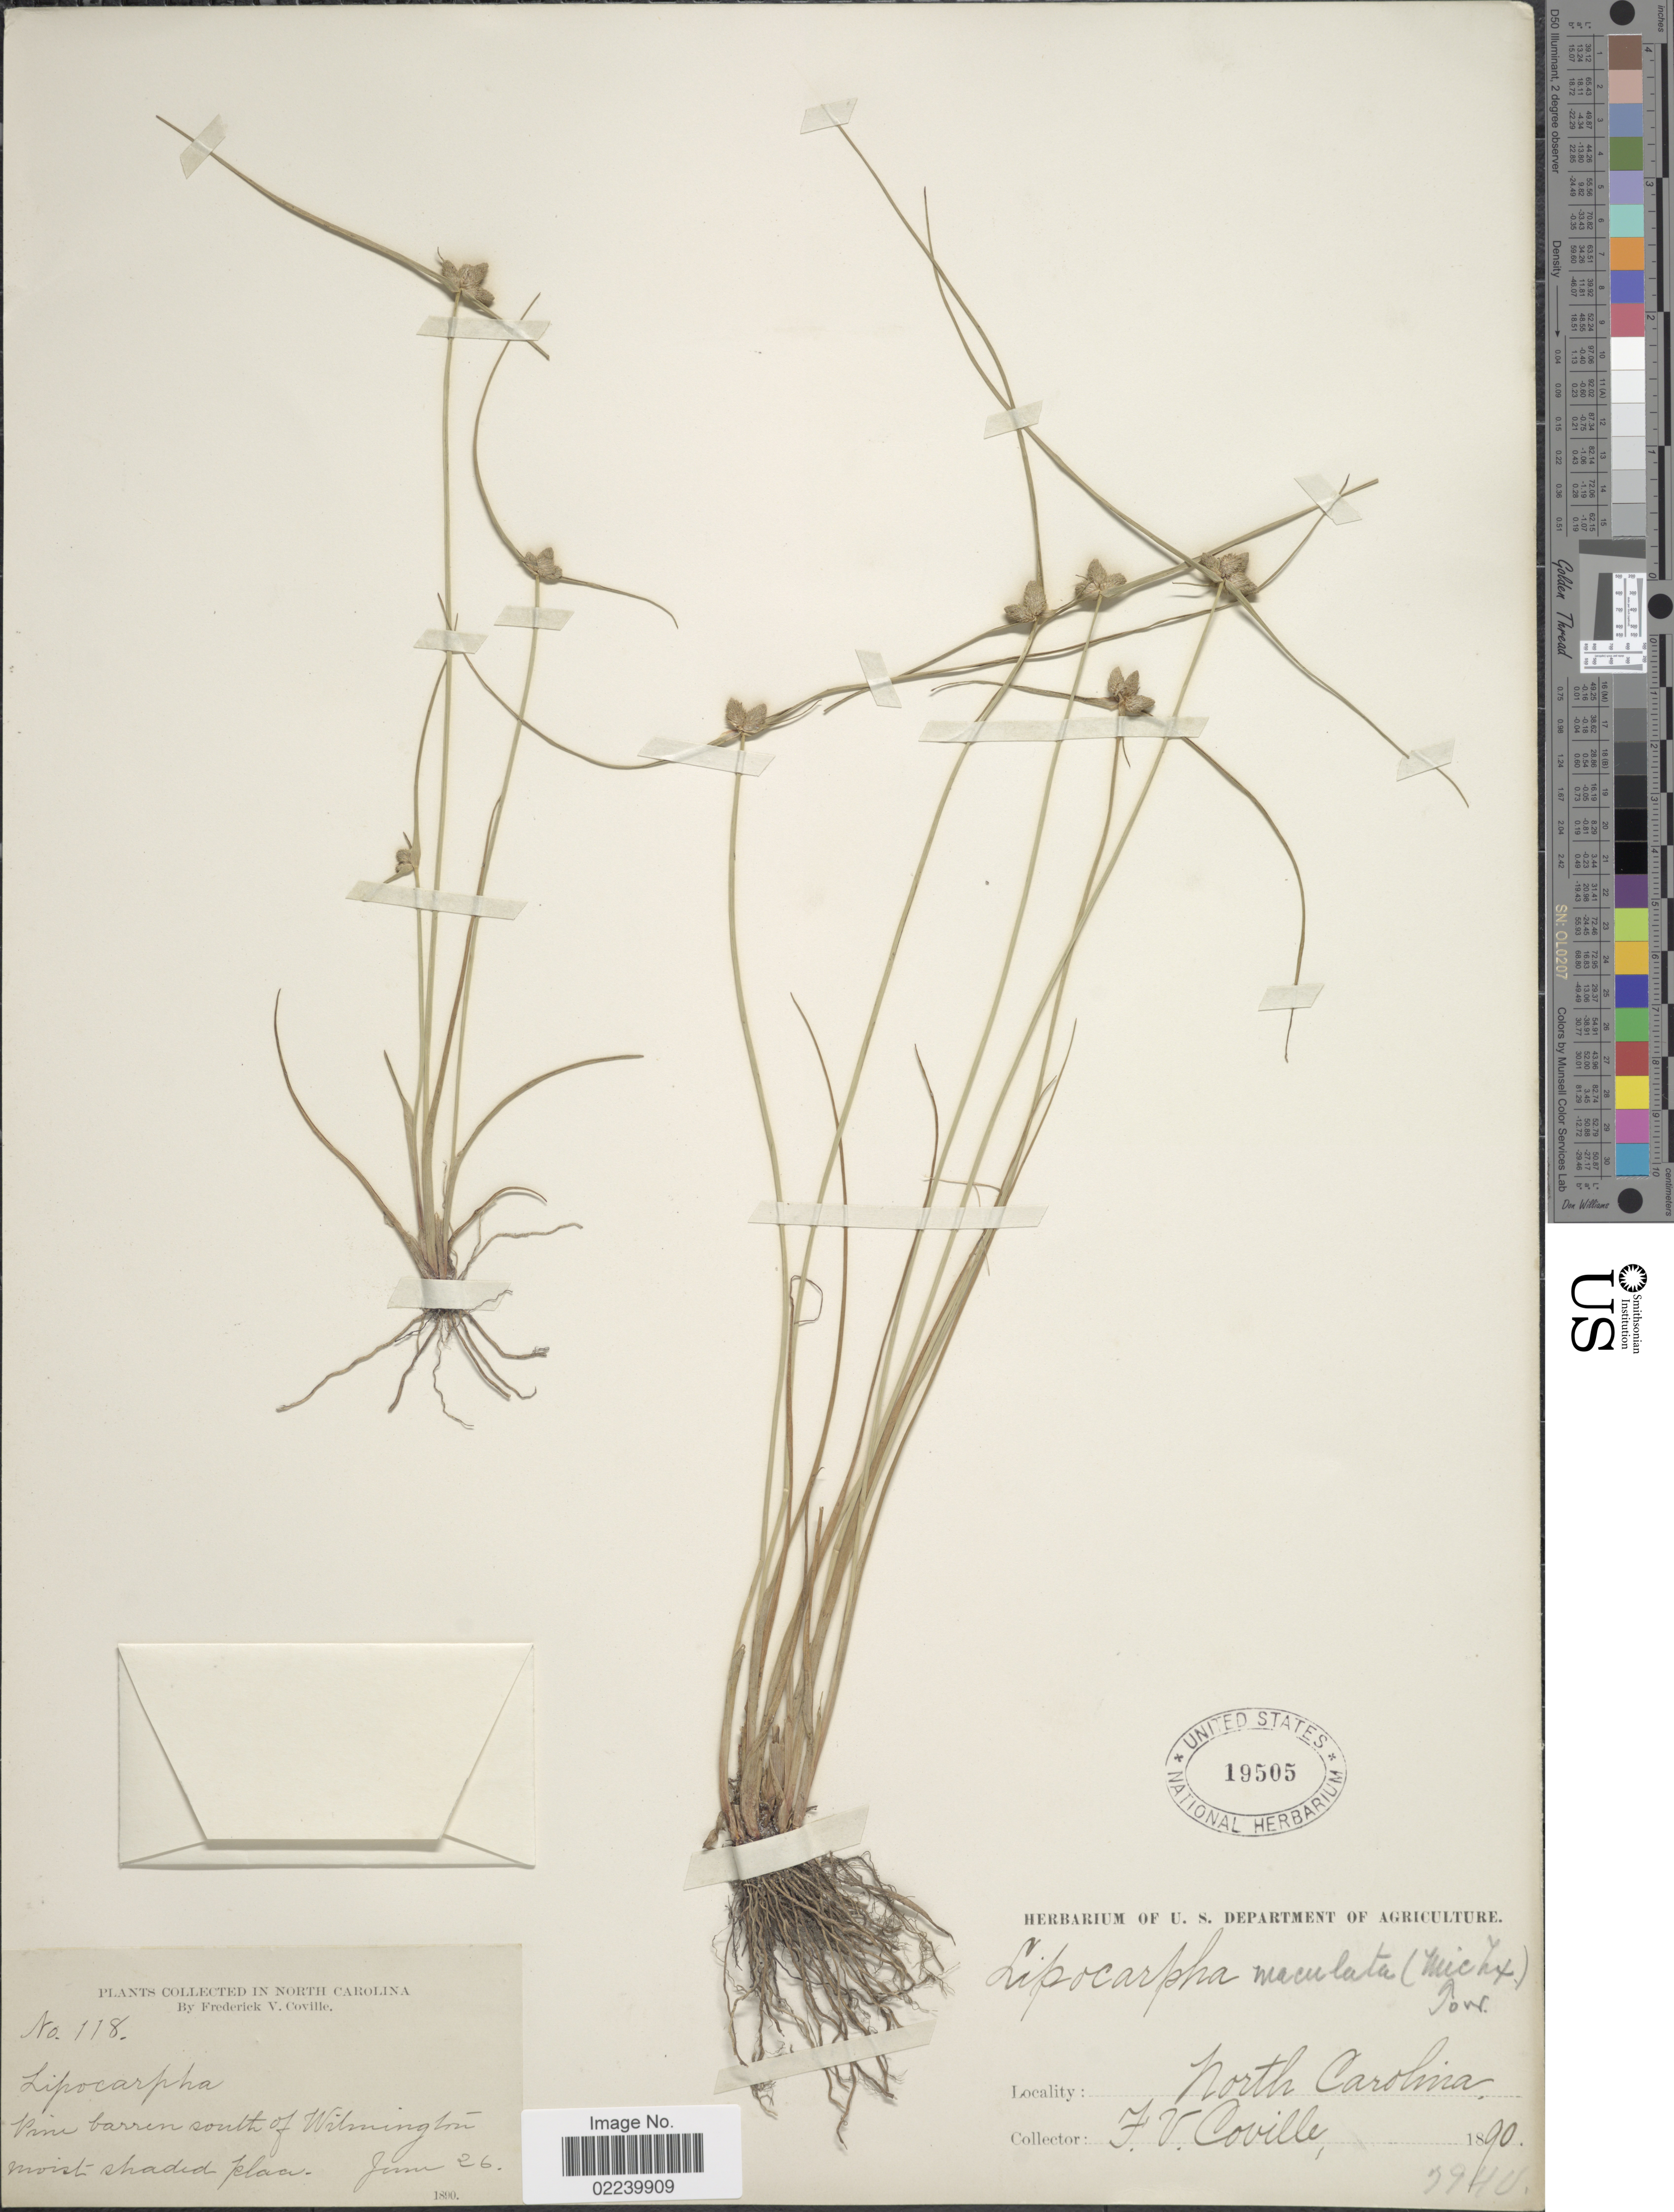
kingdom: Plantae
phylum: Tracheophyta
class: Liliopsida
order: Poales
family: Cyperaceae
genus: Cyperus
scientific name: Cyperus neotropicalis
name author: Alain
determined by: Strong, M. T., (US), Smithsonian Institution - National Museum of Natural History (UNITED STATES)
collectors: F. V. Coville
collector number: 118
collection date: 1890-06-26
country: United States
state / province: North Carolina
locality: Pine barren south of Wilmington, moist shaded places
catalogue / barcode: US 19505